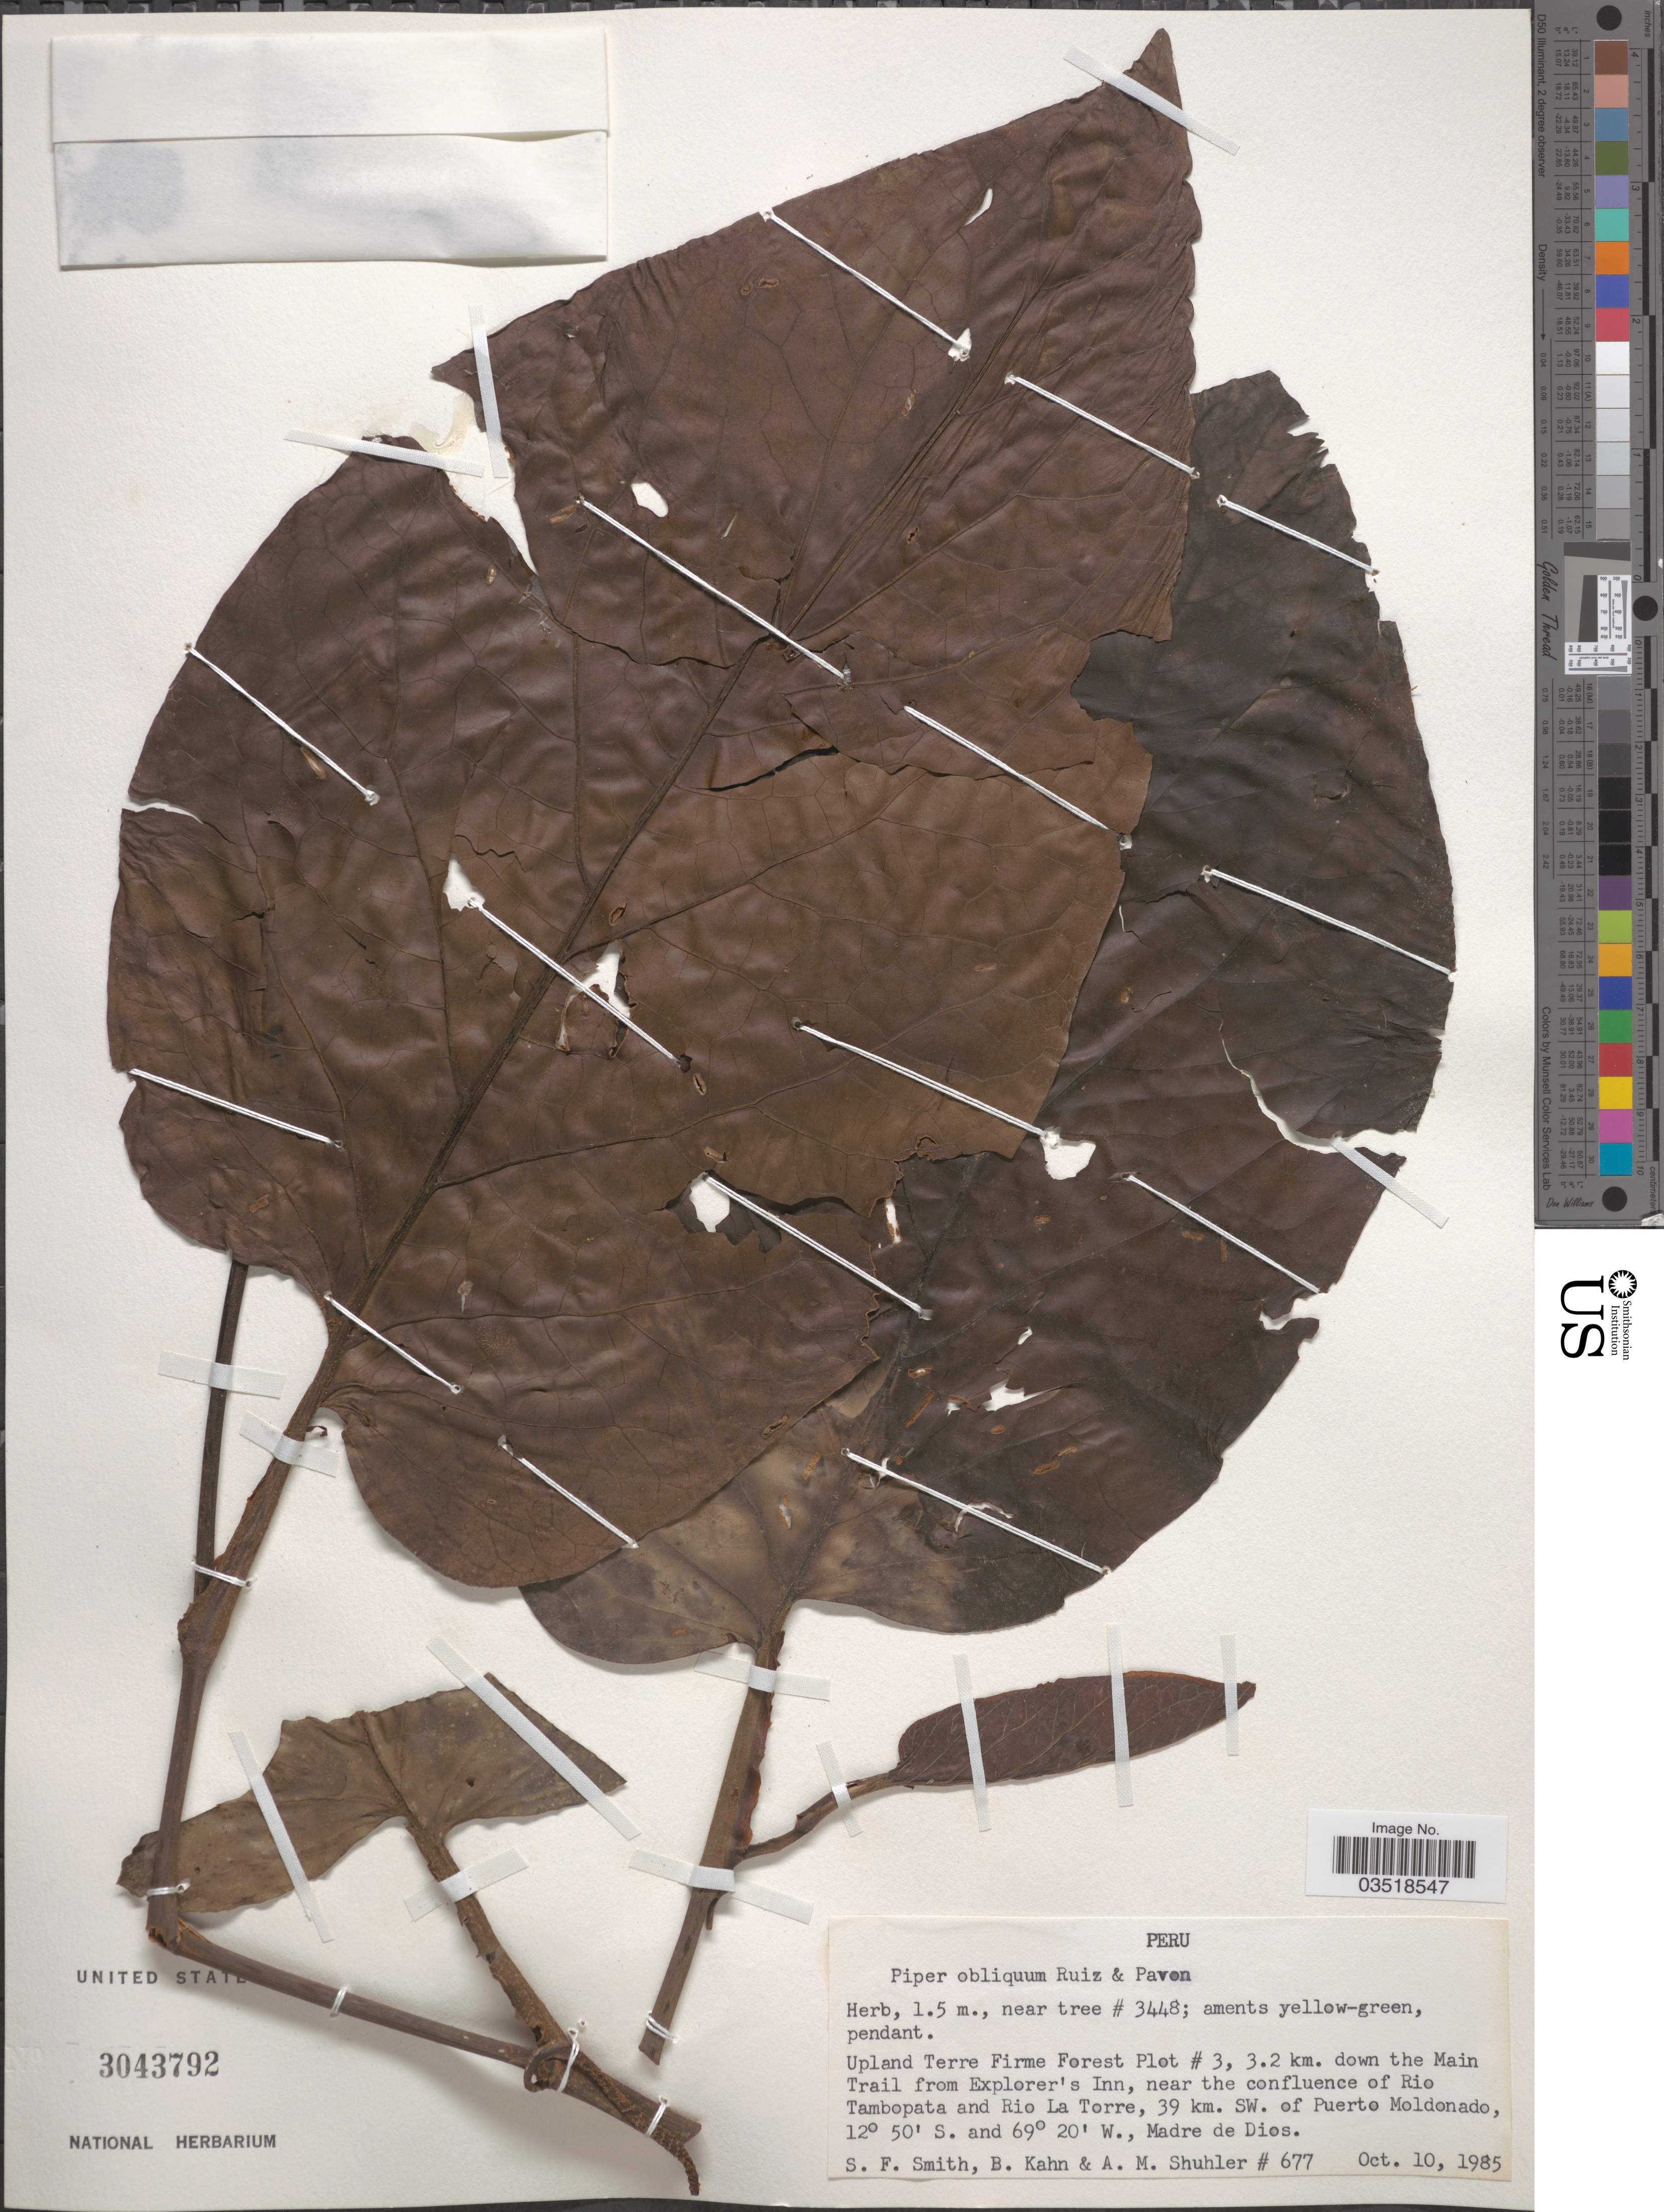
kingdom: Plantae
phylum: Tracheophyta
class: Magnoliopsida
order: Piperales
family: Piperaceae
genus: Piper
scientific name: Piper obliquum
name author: Ruiz & Pav.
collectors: S.F. Smith, B. Kahn & A. Shuhler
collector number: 677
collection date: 1985-10-10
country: Peru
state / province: Madre de Dios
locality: Upland Terre Firme Forest Plot #3, 3.2 km. down the Main Trail from Explorer's Inn, near the confluence of Rio Tambopata and Rio La Torre, 39 km. SW. of Puerto Moldonado.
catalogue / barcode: US 3043792